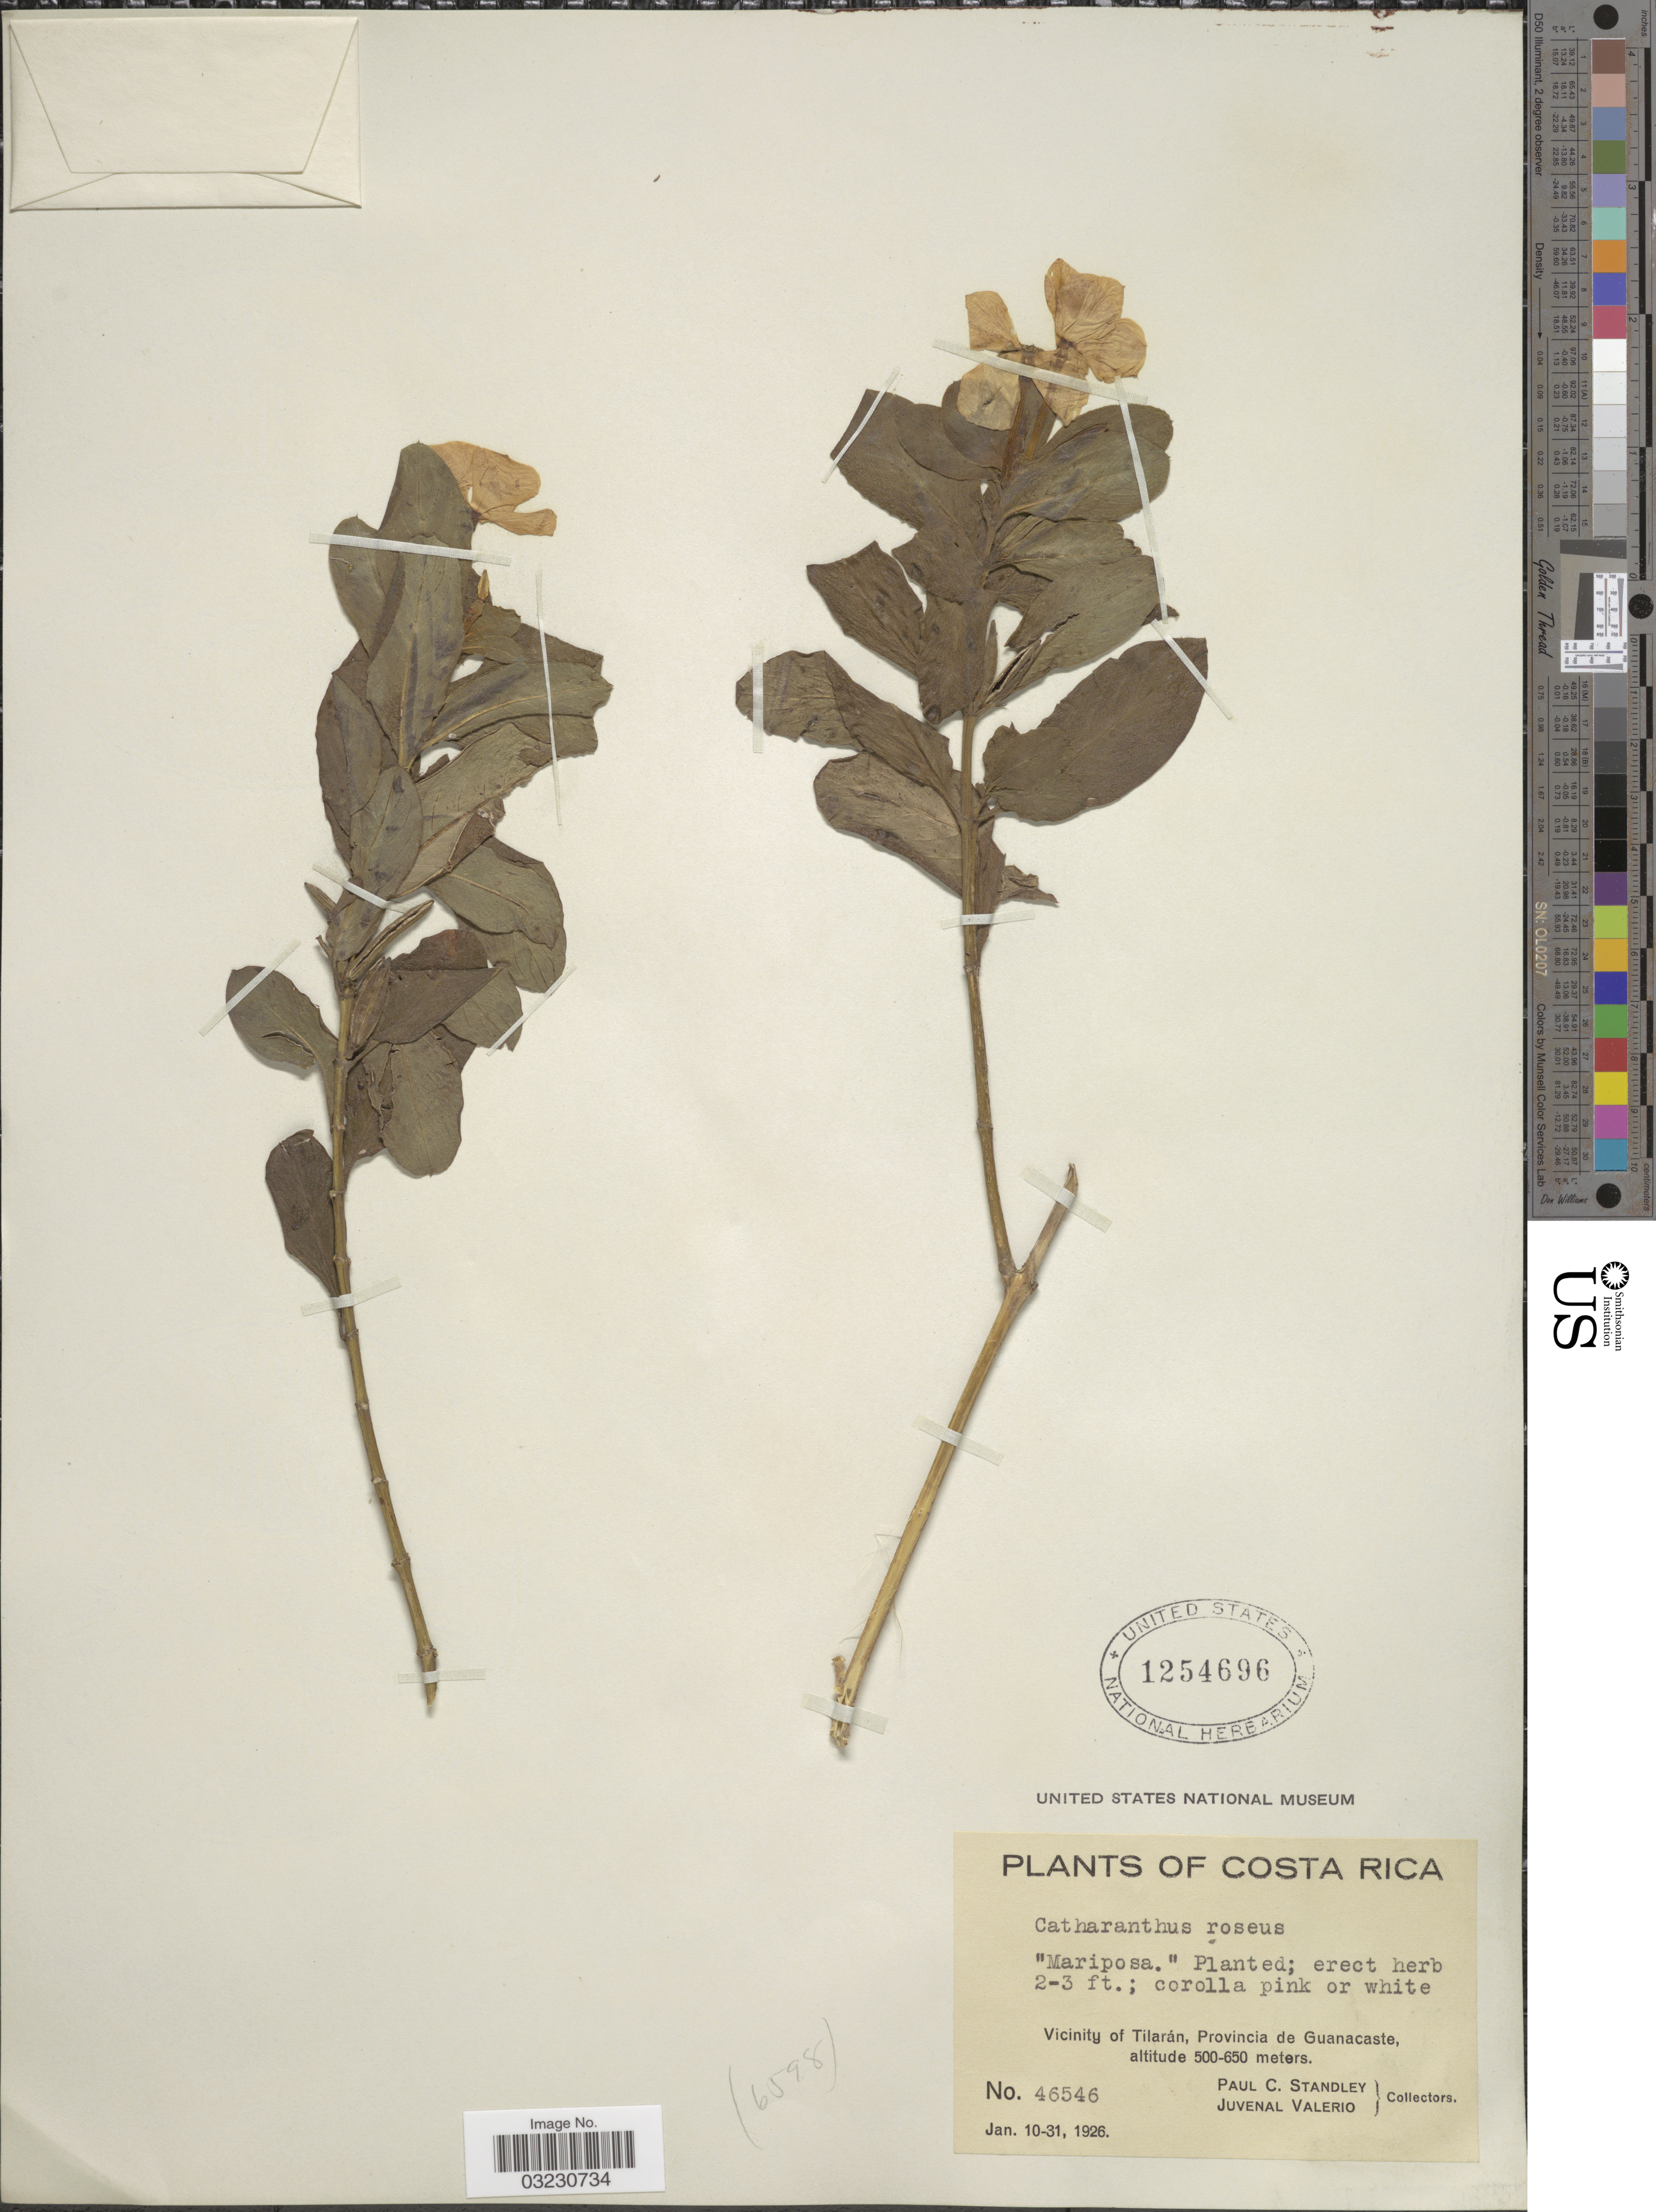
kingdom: Plantae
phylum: Tracheophyta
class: Magnoliopsida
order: Gentianales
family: Apocynaceae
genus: Catharanthus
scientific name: Catharanthus roseus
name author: (L.) G. Don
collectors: P. C. Standley & J. Valerio R.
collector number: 46546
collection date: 1926-01-10/1926-01-31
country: Costa Rica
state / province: Guanacaste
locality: Vicinity of Tilarán, Provincia de Guanacaste.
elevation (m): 500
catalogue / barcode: US 1254696